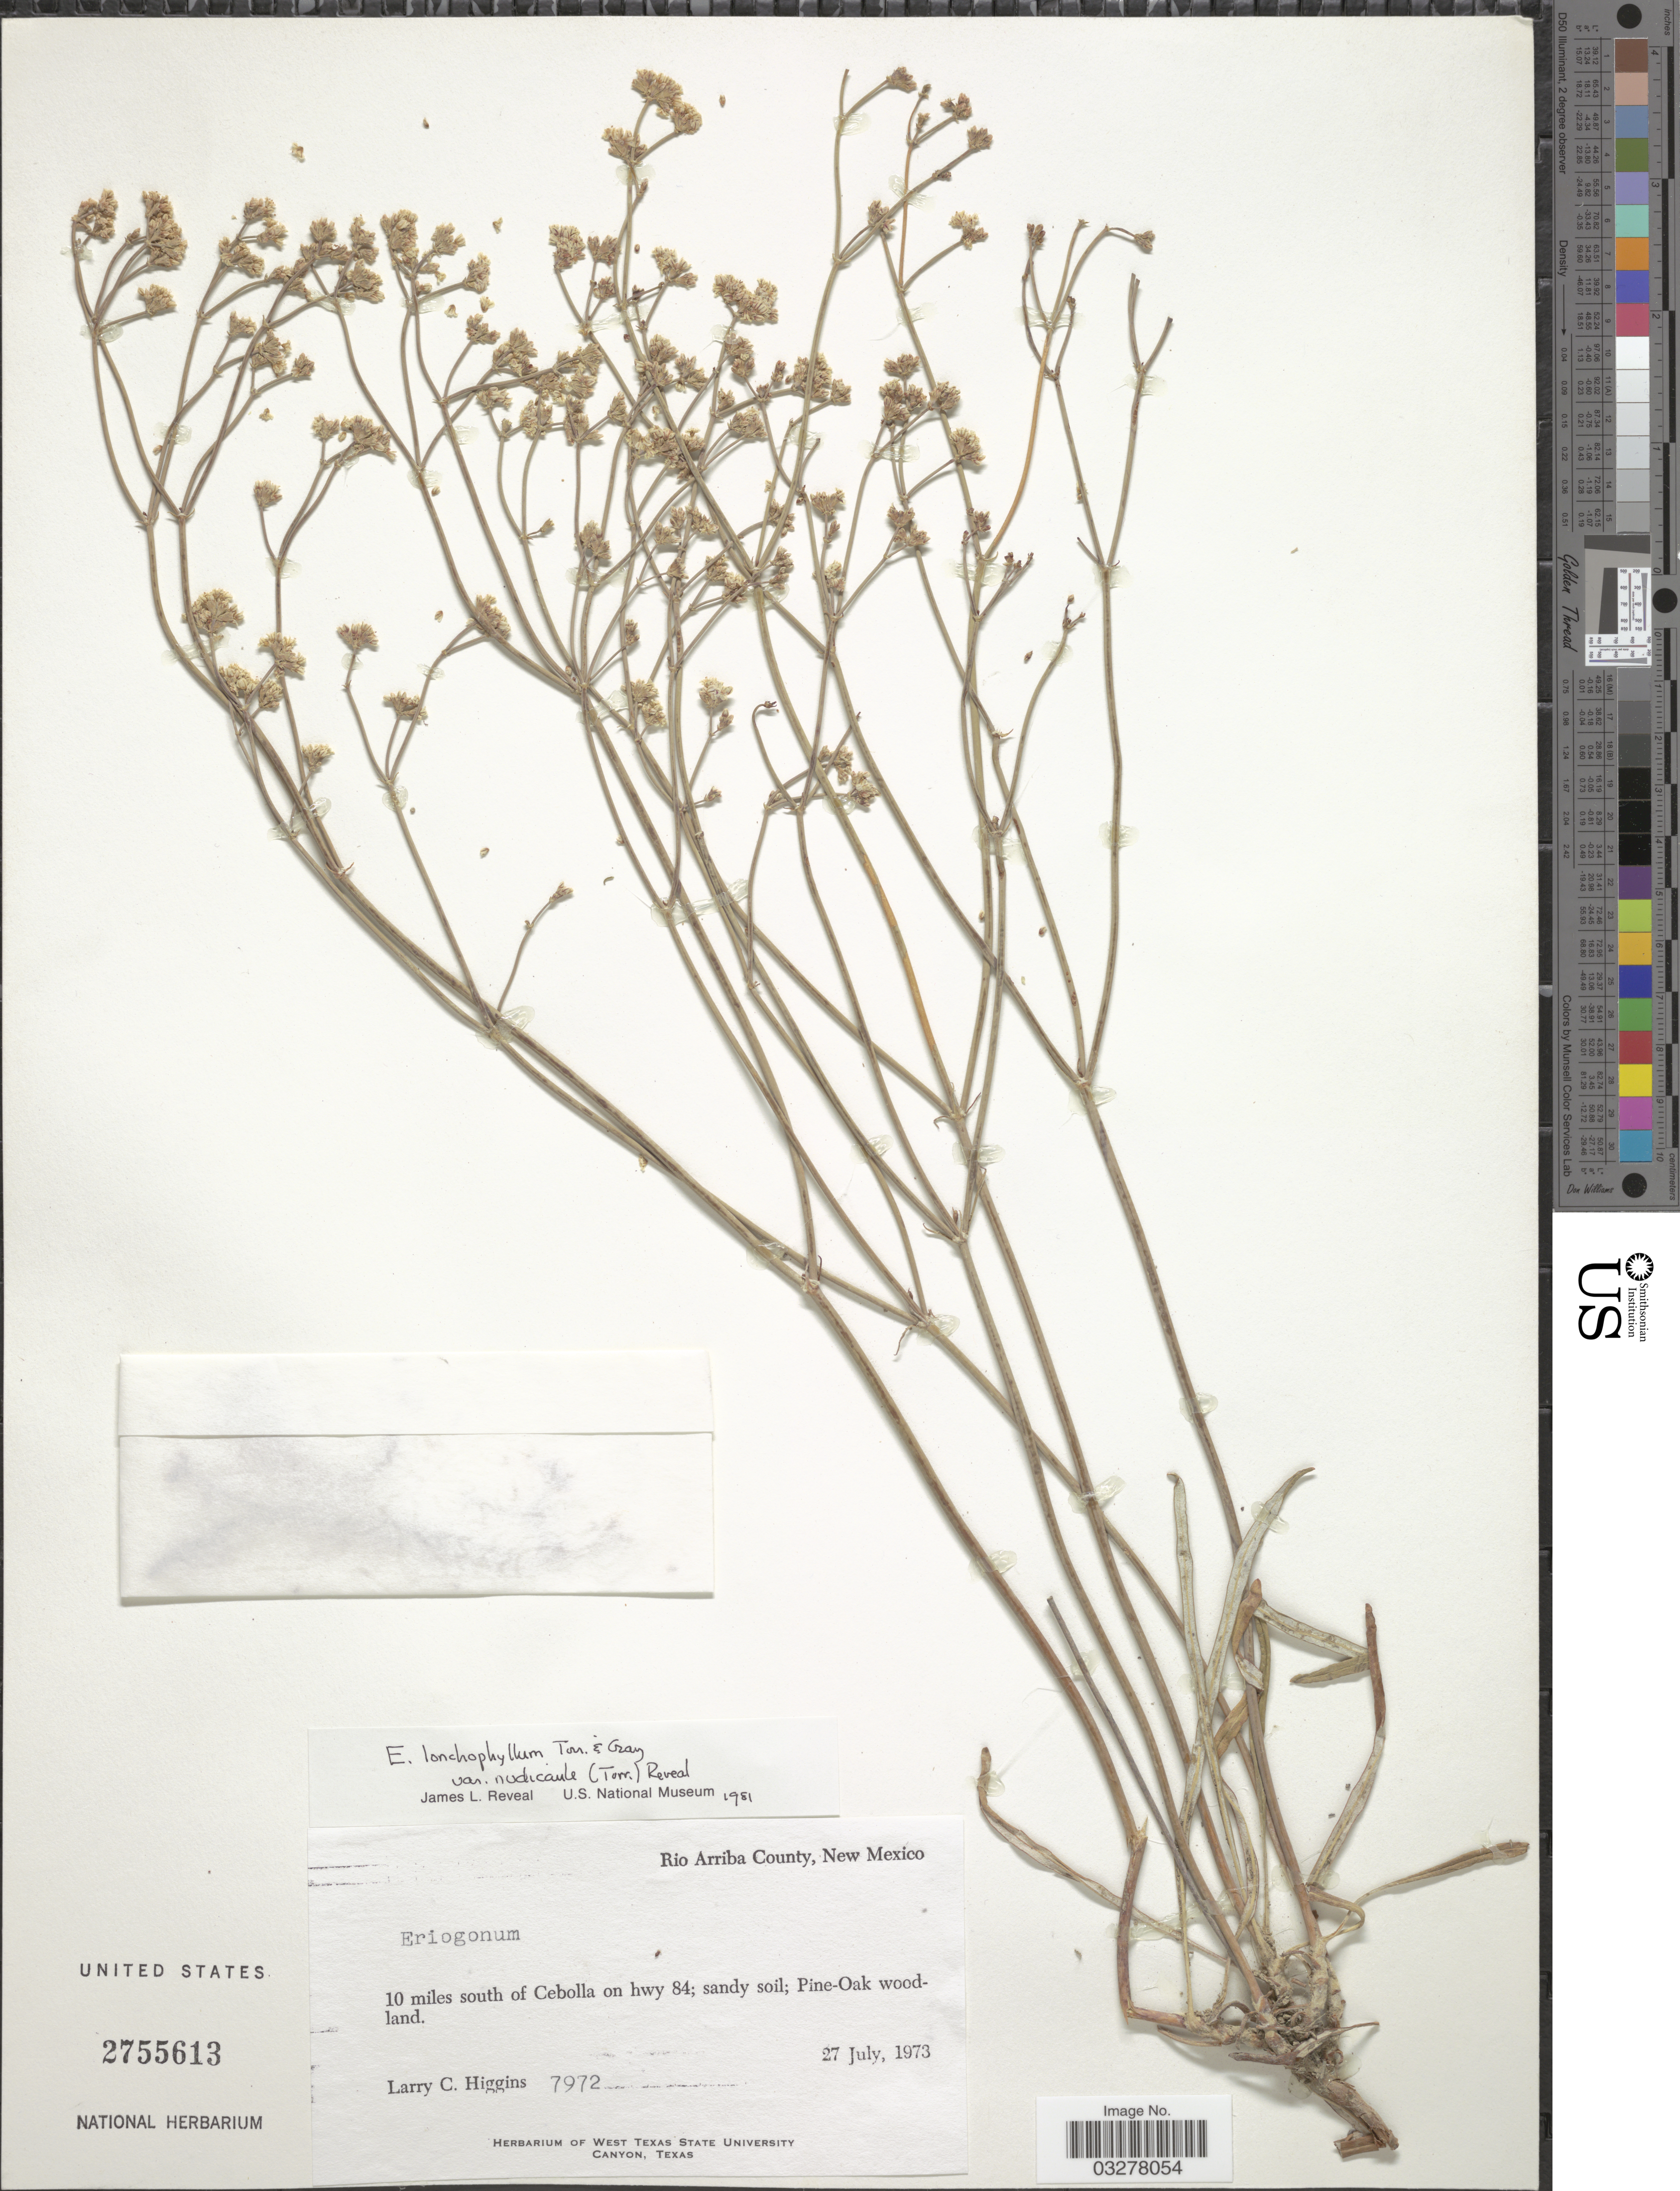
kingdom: Plantae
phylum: Tracheophyta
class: Magnoliopsida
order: Caryophyllales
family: Polygonaceae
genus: Eriogonum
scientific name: Eriogonum lonchophyllum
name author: Torr. & A. Gray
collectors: L. Higgins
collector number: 7972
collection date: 1973-07-27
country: United States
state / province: New Mexico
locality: Rio Arriba County. 10 miles south of Cebolla on hwy 84.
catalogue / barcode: US 2755613